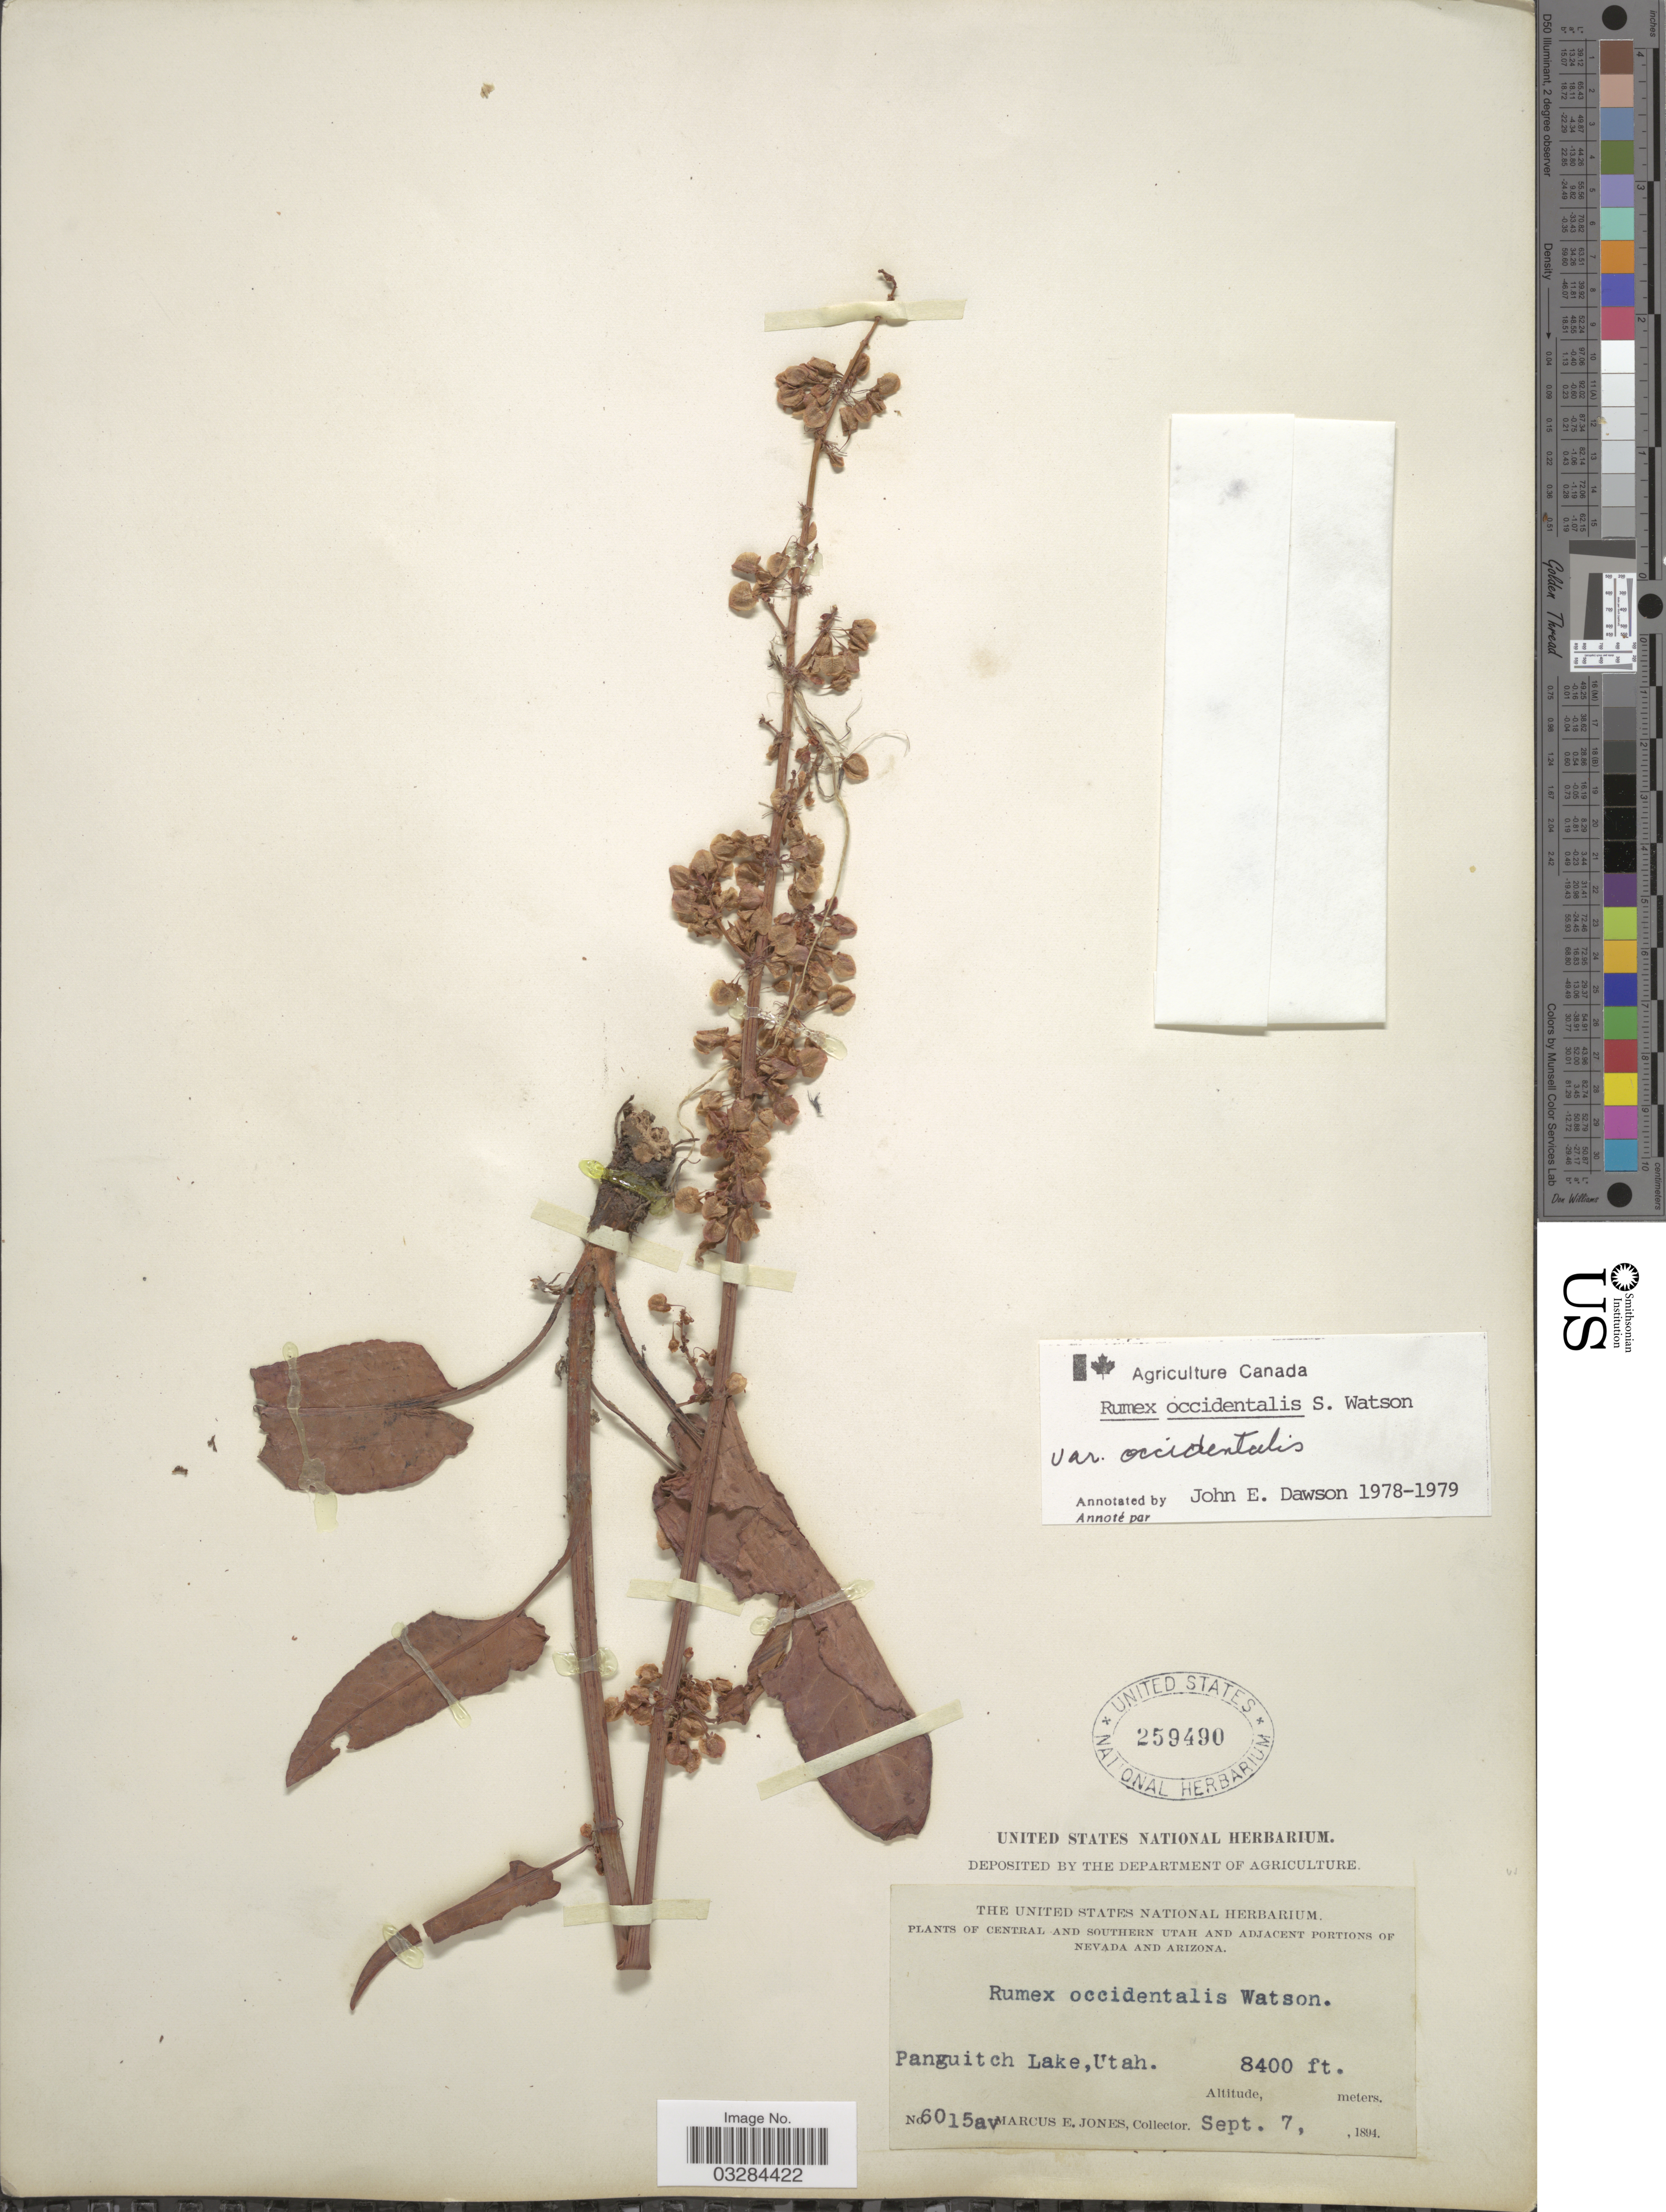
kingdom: Plantae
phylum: Tracheophyta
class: Magnoliopsida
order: Caryophyllales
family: Polygonaceae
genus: Rumex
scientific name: Rumex occidentalis var. occidentalis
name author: S. Watson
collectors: M. E. Jones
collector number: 6015av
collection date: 1894-09-07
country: United States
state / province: Utah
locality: Central and Southern Utah. Panguitch Lake.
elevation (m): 2560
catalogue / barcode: US 259490